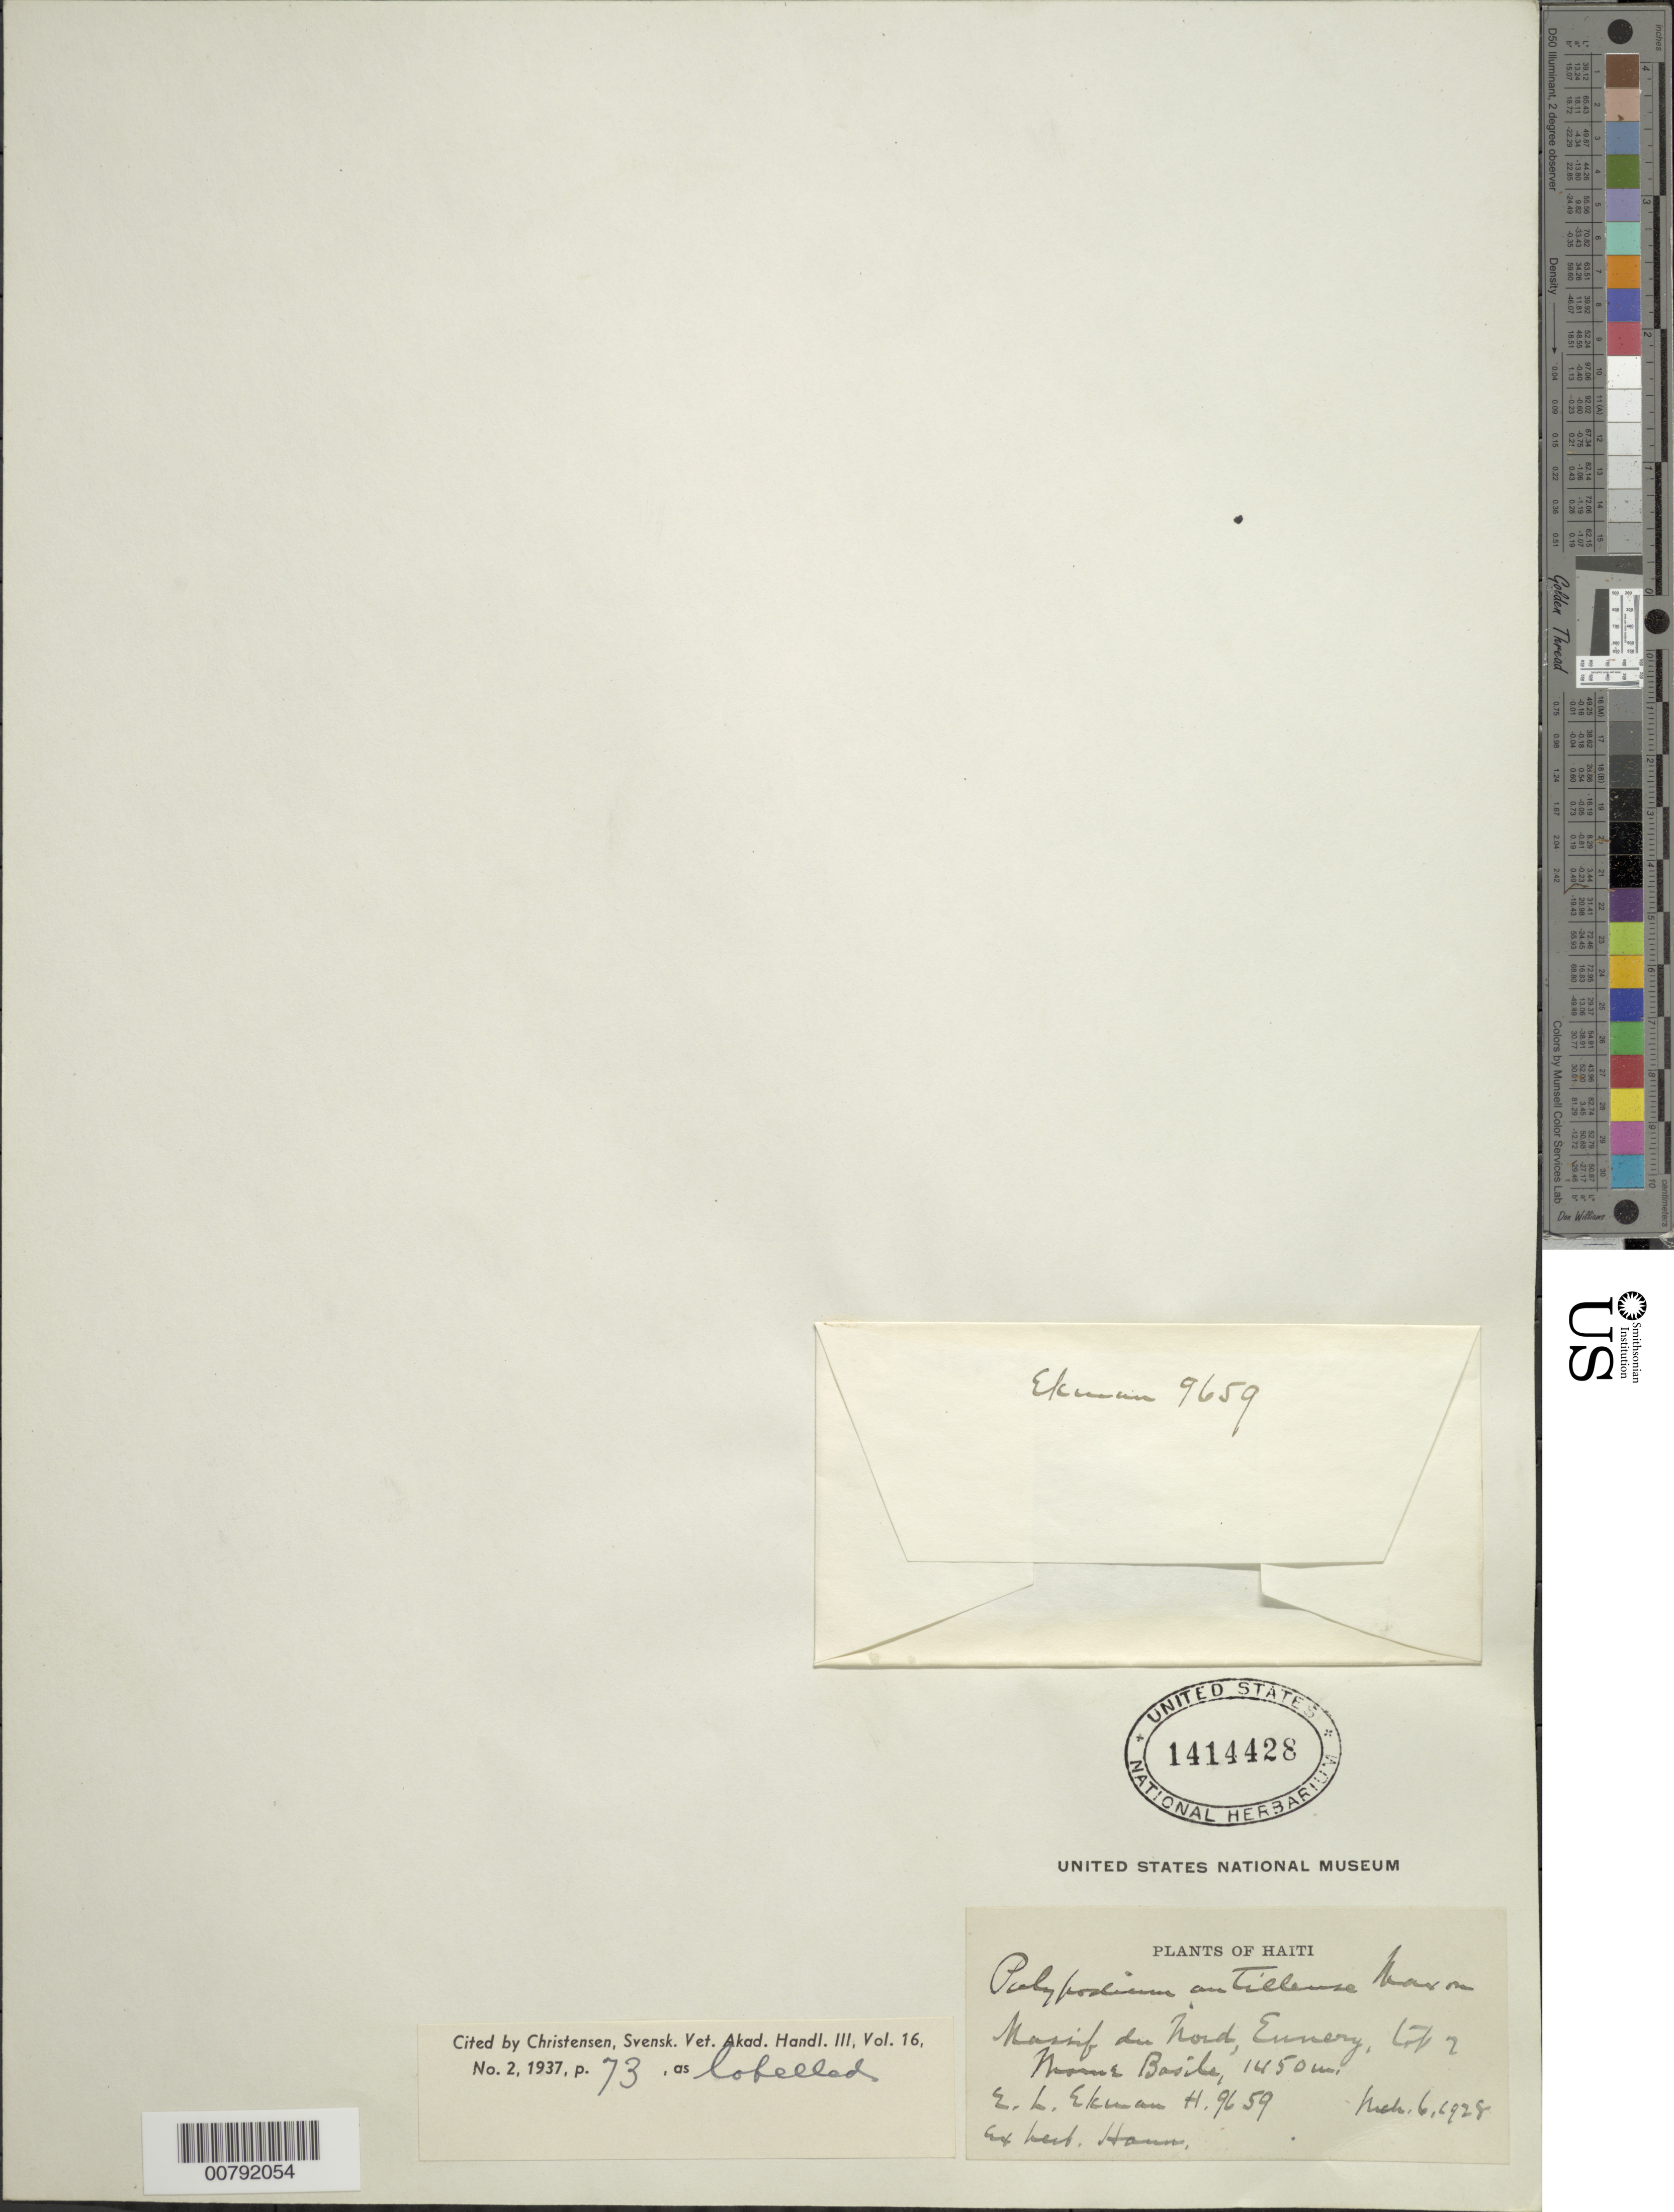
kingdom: Plantae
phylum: Tracheophyta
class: Polypodiopsida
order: Polypodiales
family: Polypodiaceae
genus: Serpocaulon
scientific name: Serpocaulon acuminatum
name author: (Fée) Christenh.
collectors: E. L. Ekman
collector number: H 9659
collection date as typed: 06 Mar 1928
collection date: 1928-03-06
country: Haiti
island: Hispaniola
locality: Massif du Nord, Ennery, Morne Basile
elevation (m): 1450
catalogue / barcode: US 1414428